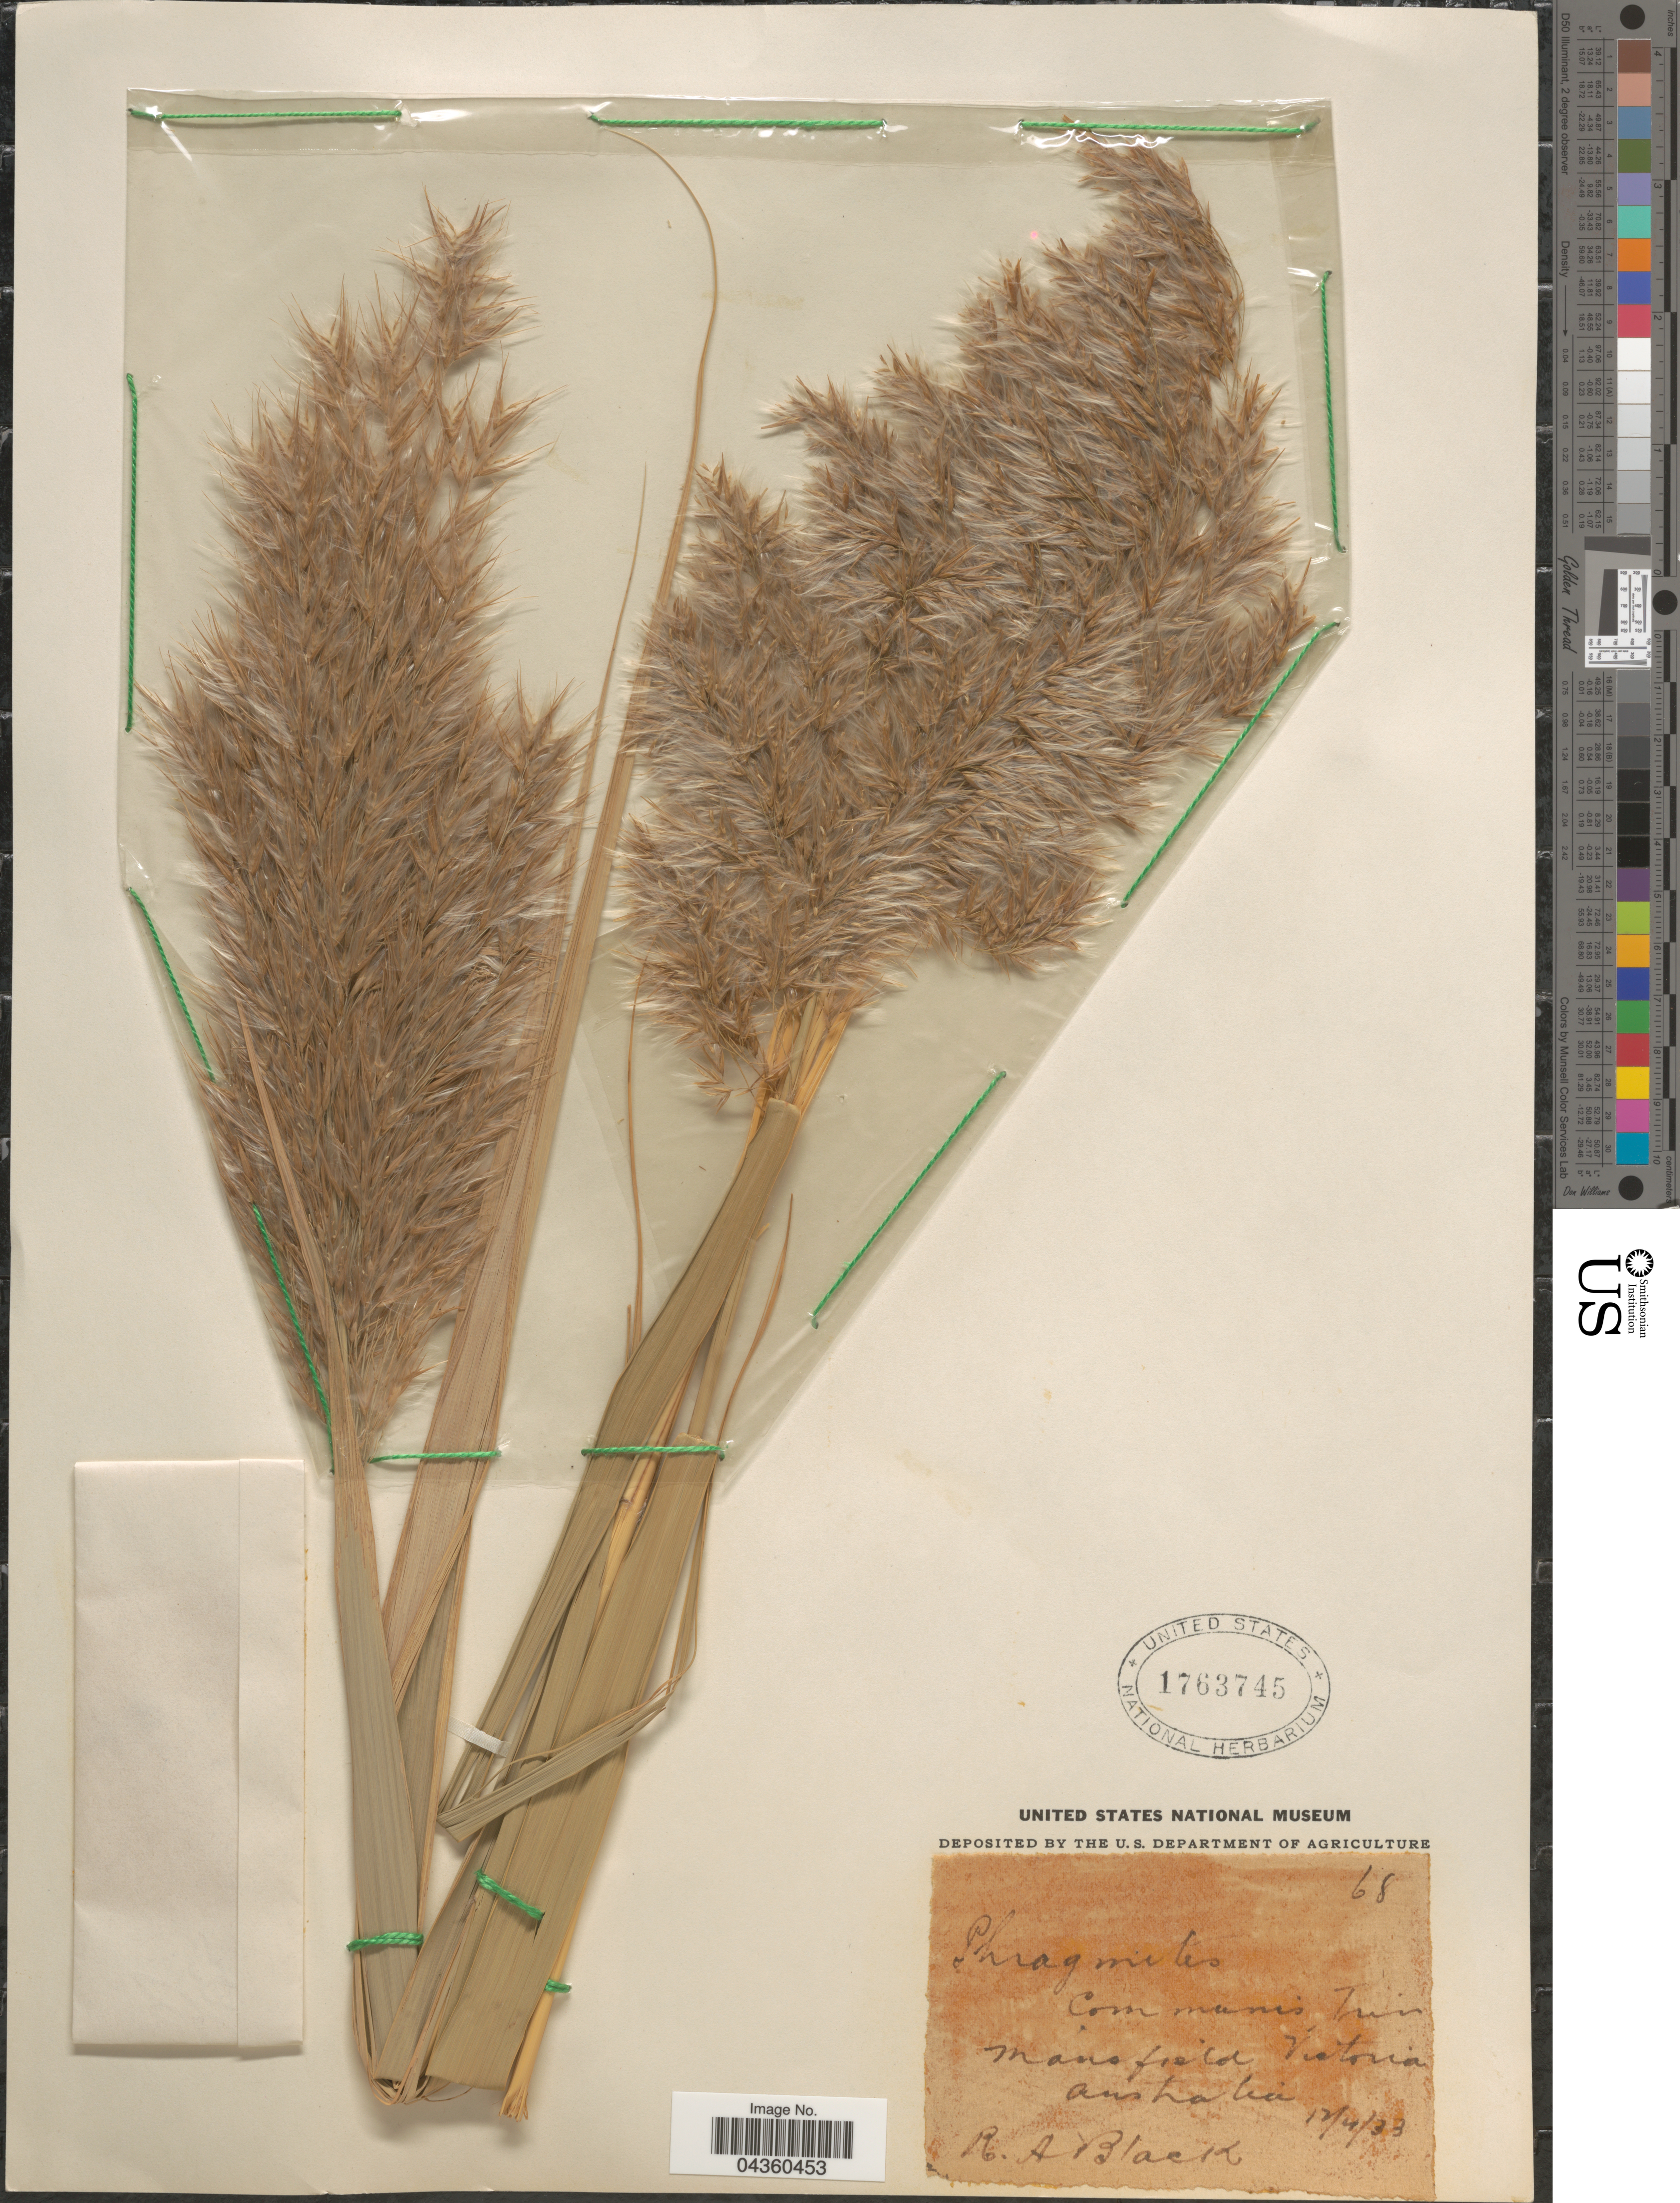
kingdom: Plantae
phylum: Tracheophyta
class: Liliopsida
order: Poales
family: Poaceae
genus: Phragmites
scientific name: Phragmites australis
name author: (Cav.) Trin. ex Steud.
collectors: R. A. Black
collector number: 68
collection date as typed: Transcribed d/m/y: 12/4/33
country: Australia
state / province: Victoria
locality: Mansfield, Victoria.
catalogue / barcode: US 1763745